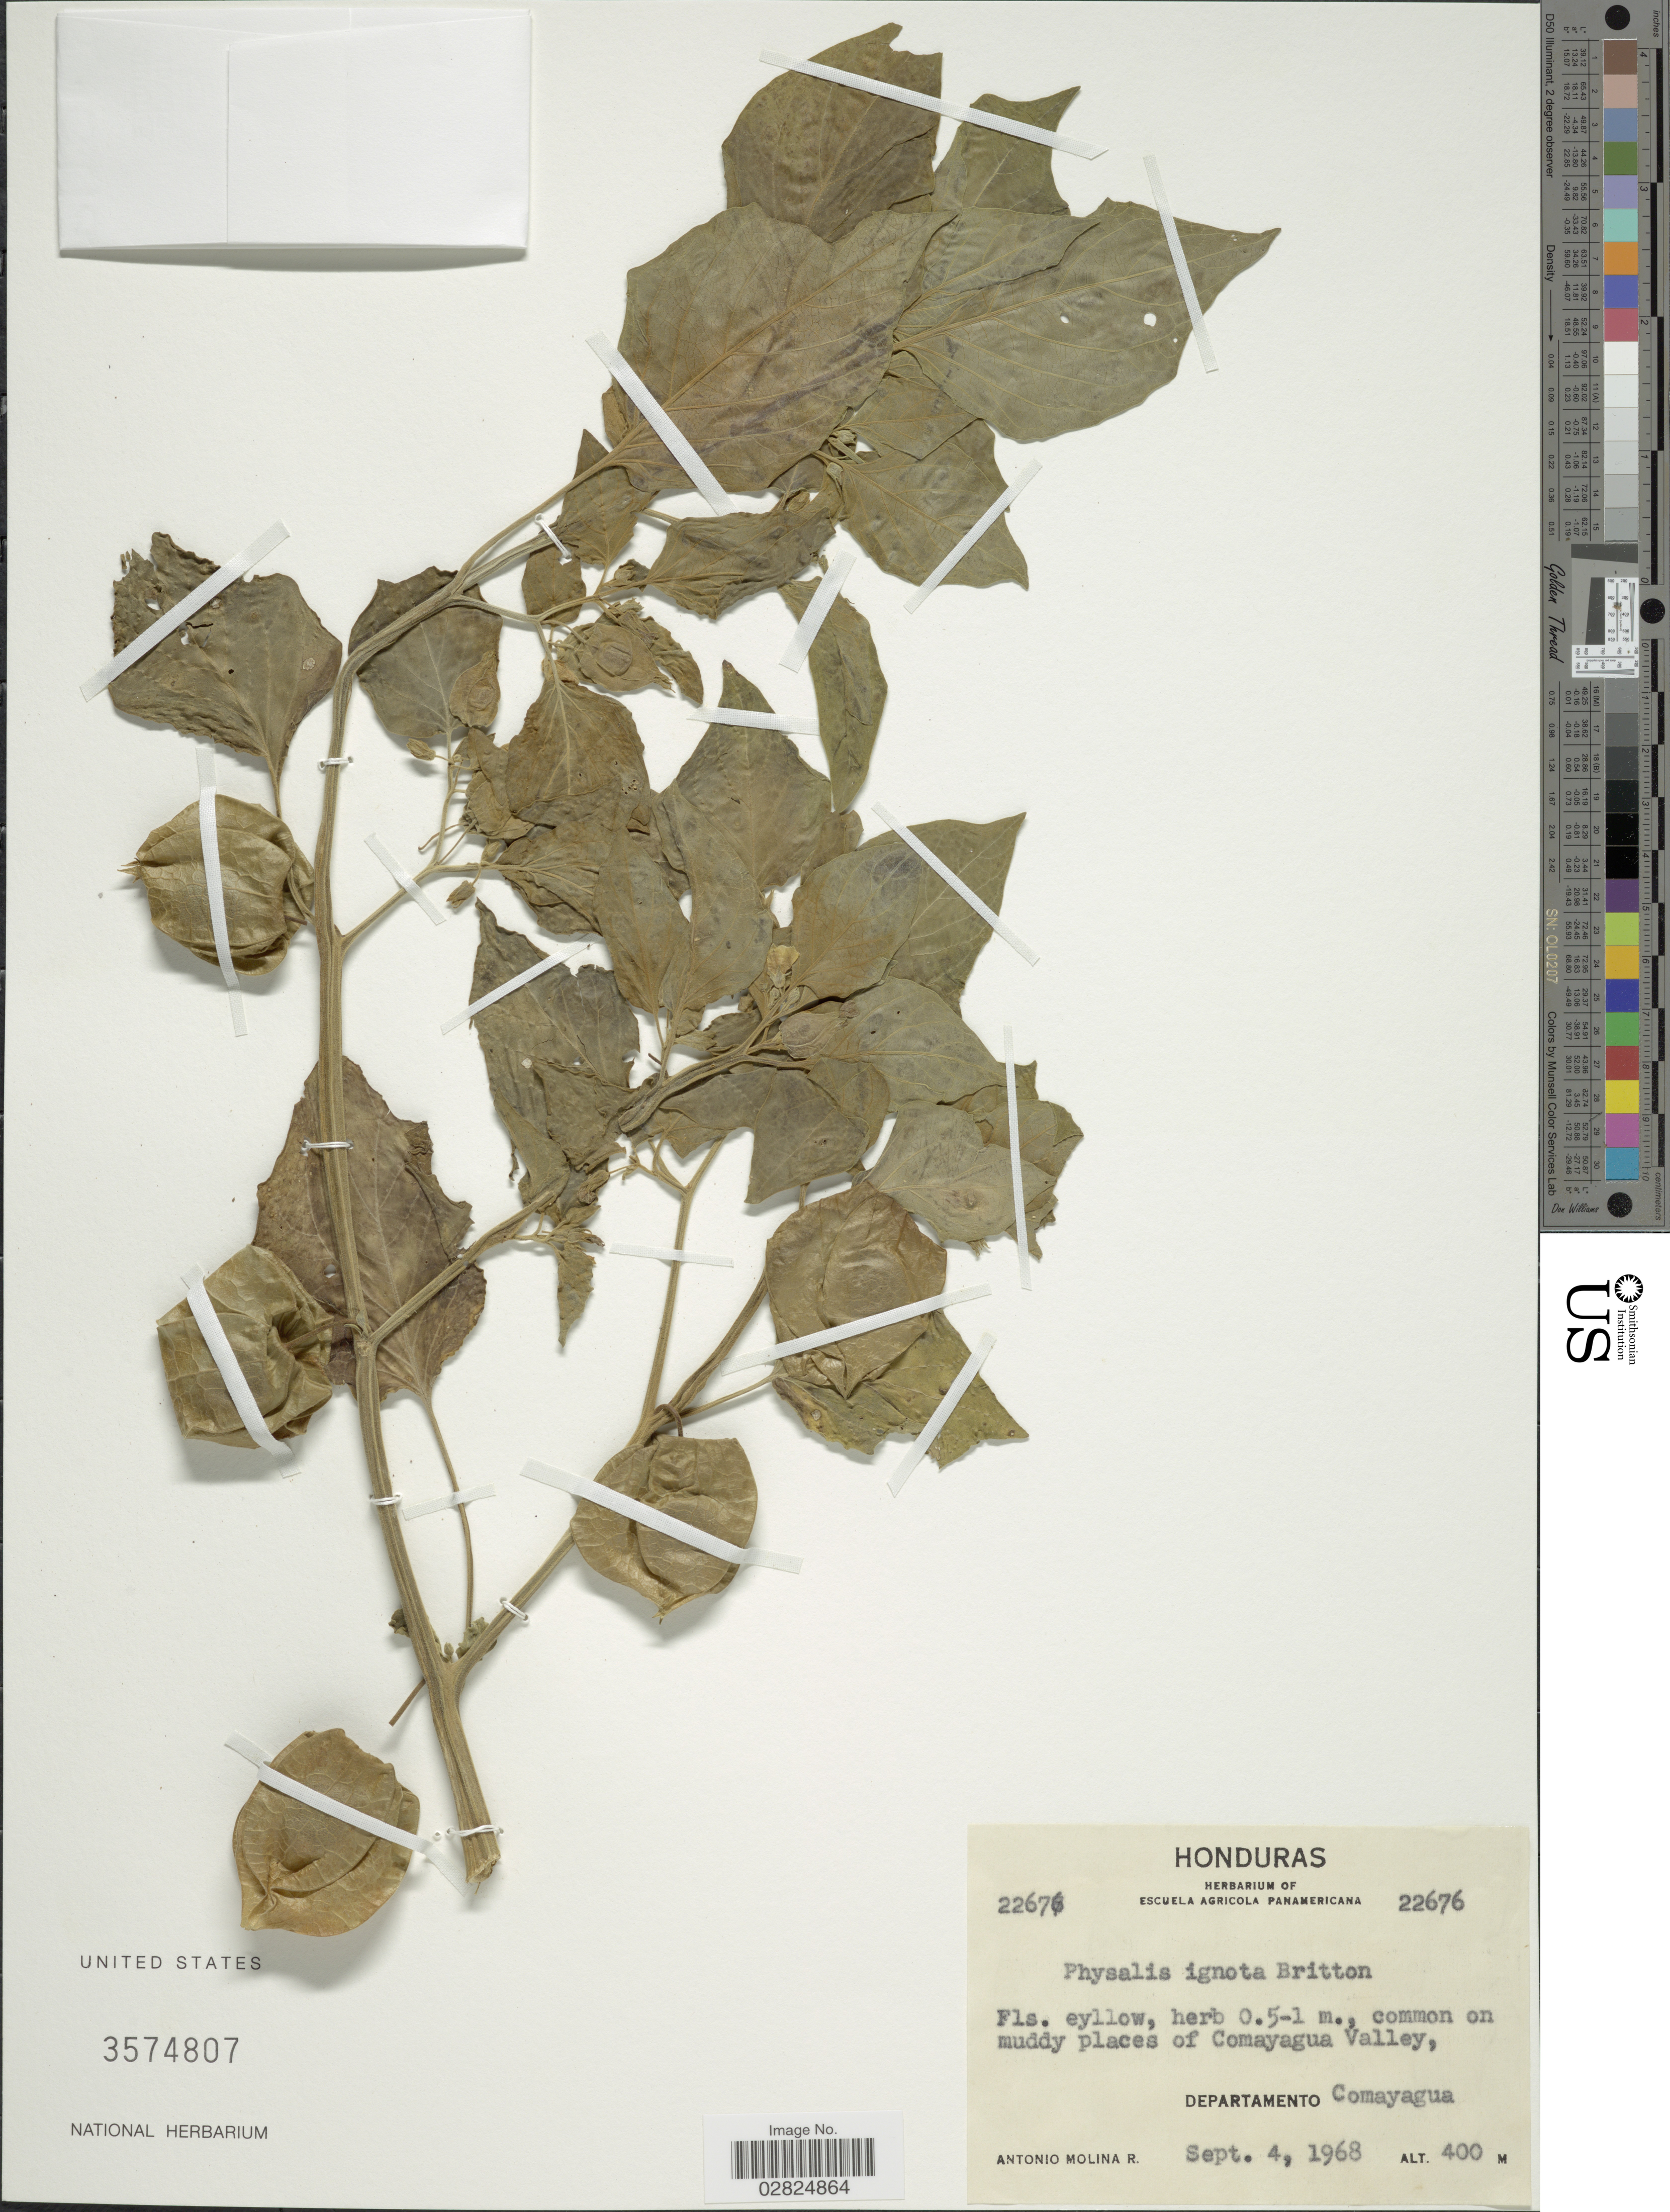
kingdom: Plantae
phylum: Tracheophyta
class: Magnoliopsida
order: Solanales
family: Solanaceae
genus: Physalis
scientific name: Physalis ignota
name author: Britton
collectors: A. Molina R.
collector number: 22676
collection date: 1968-09-04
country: Honduras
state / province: Comayagua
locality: Comayagua Valley, Departamento Comayagua.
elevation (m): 400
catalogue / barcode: US 3574807